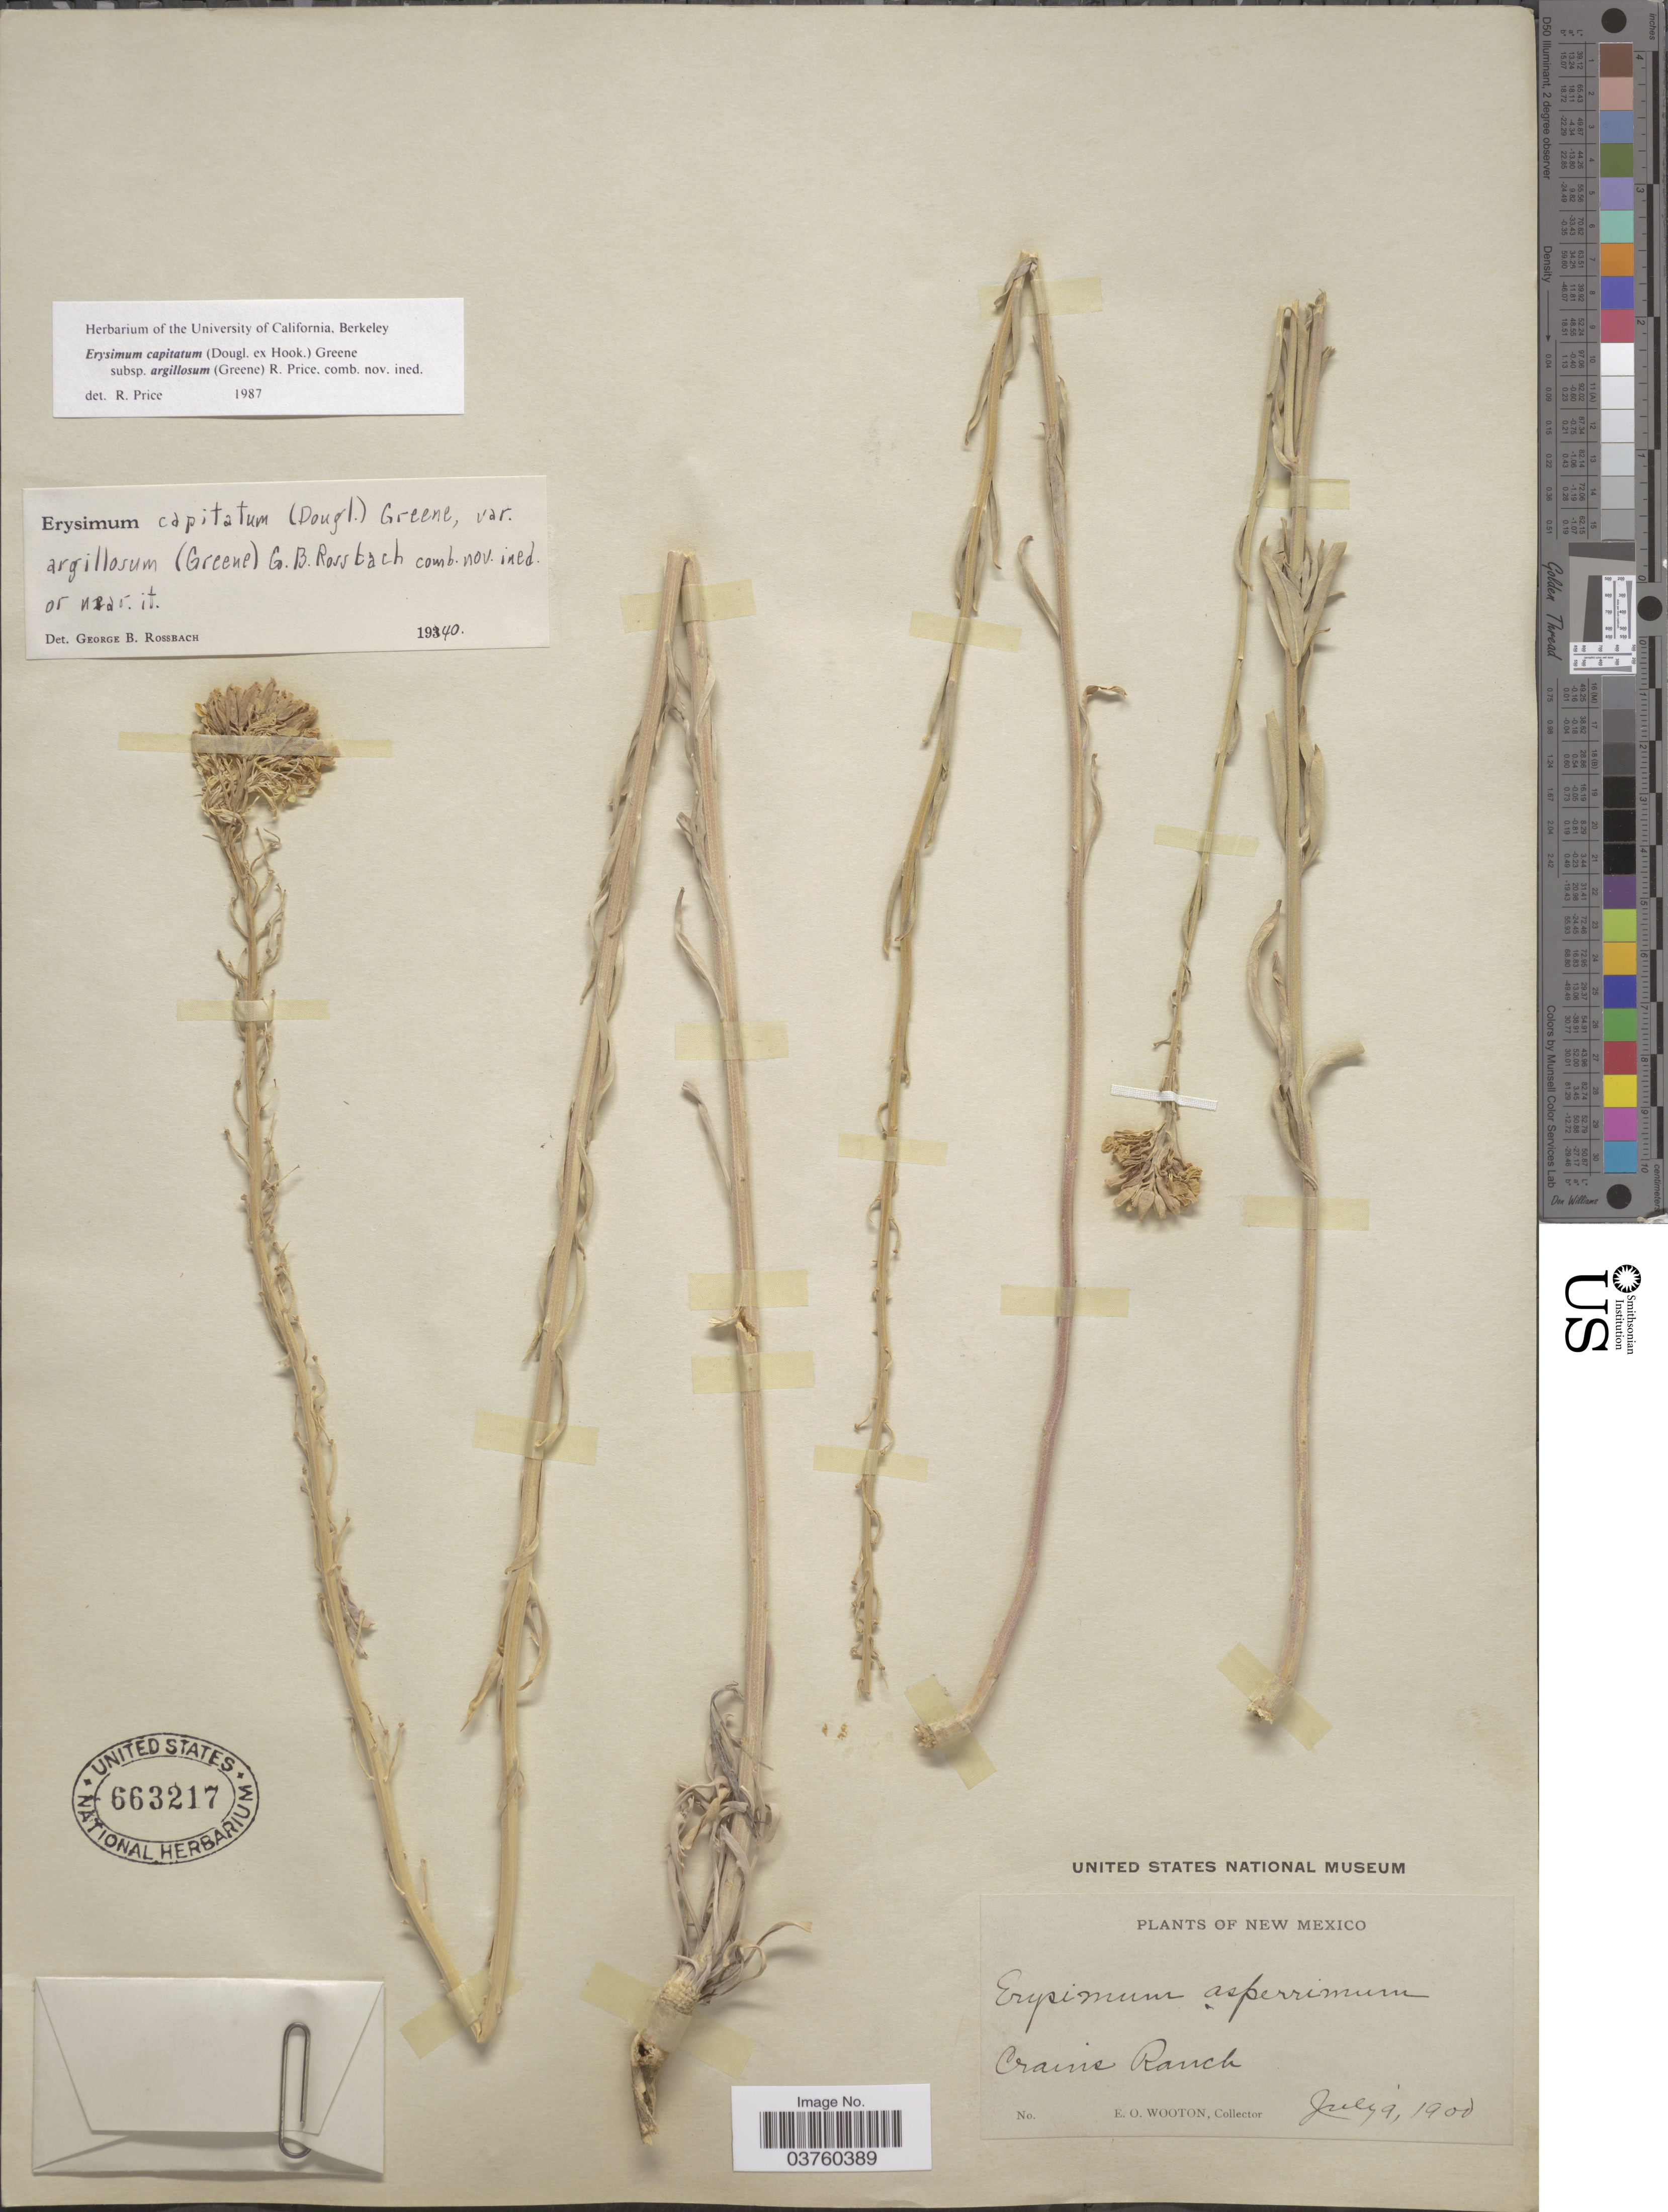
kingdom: Plantae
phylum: Tracheophyta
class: Magnoliopsida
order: Brassicales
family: Brassicaceae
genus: Erysimum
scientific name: Erysimum capitatum var. argillosum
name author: (Greene) R.J. Davis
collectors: E. O. Wooton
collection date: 1900-07-09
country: United States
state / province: New Mexico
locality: Crains Ranch.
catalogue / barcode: US 663217